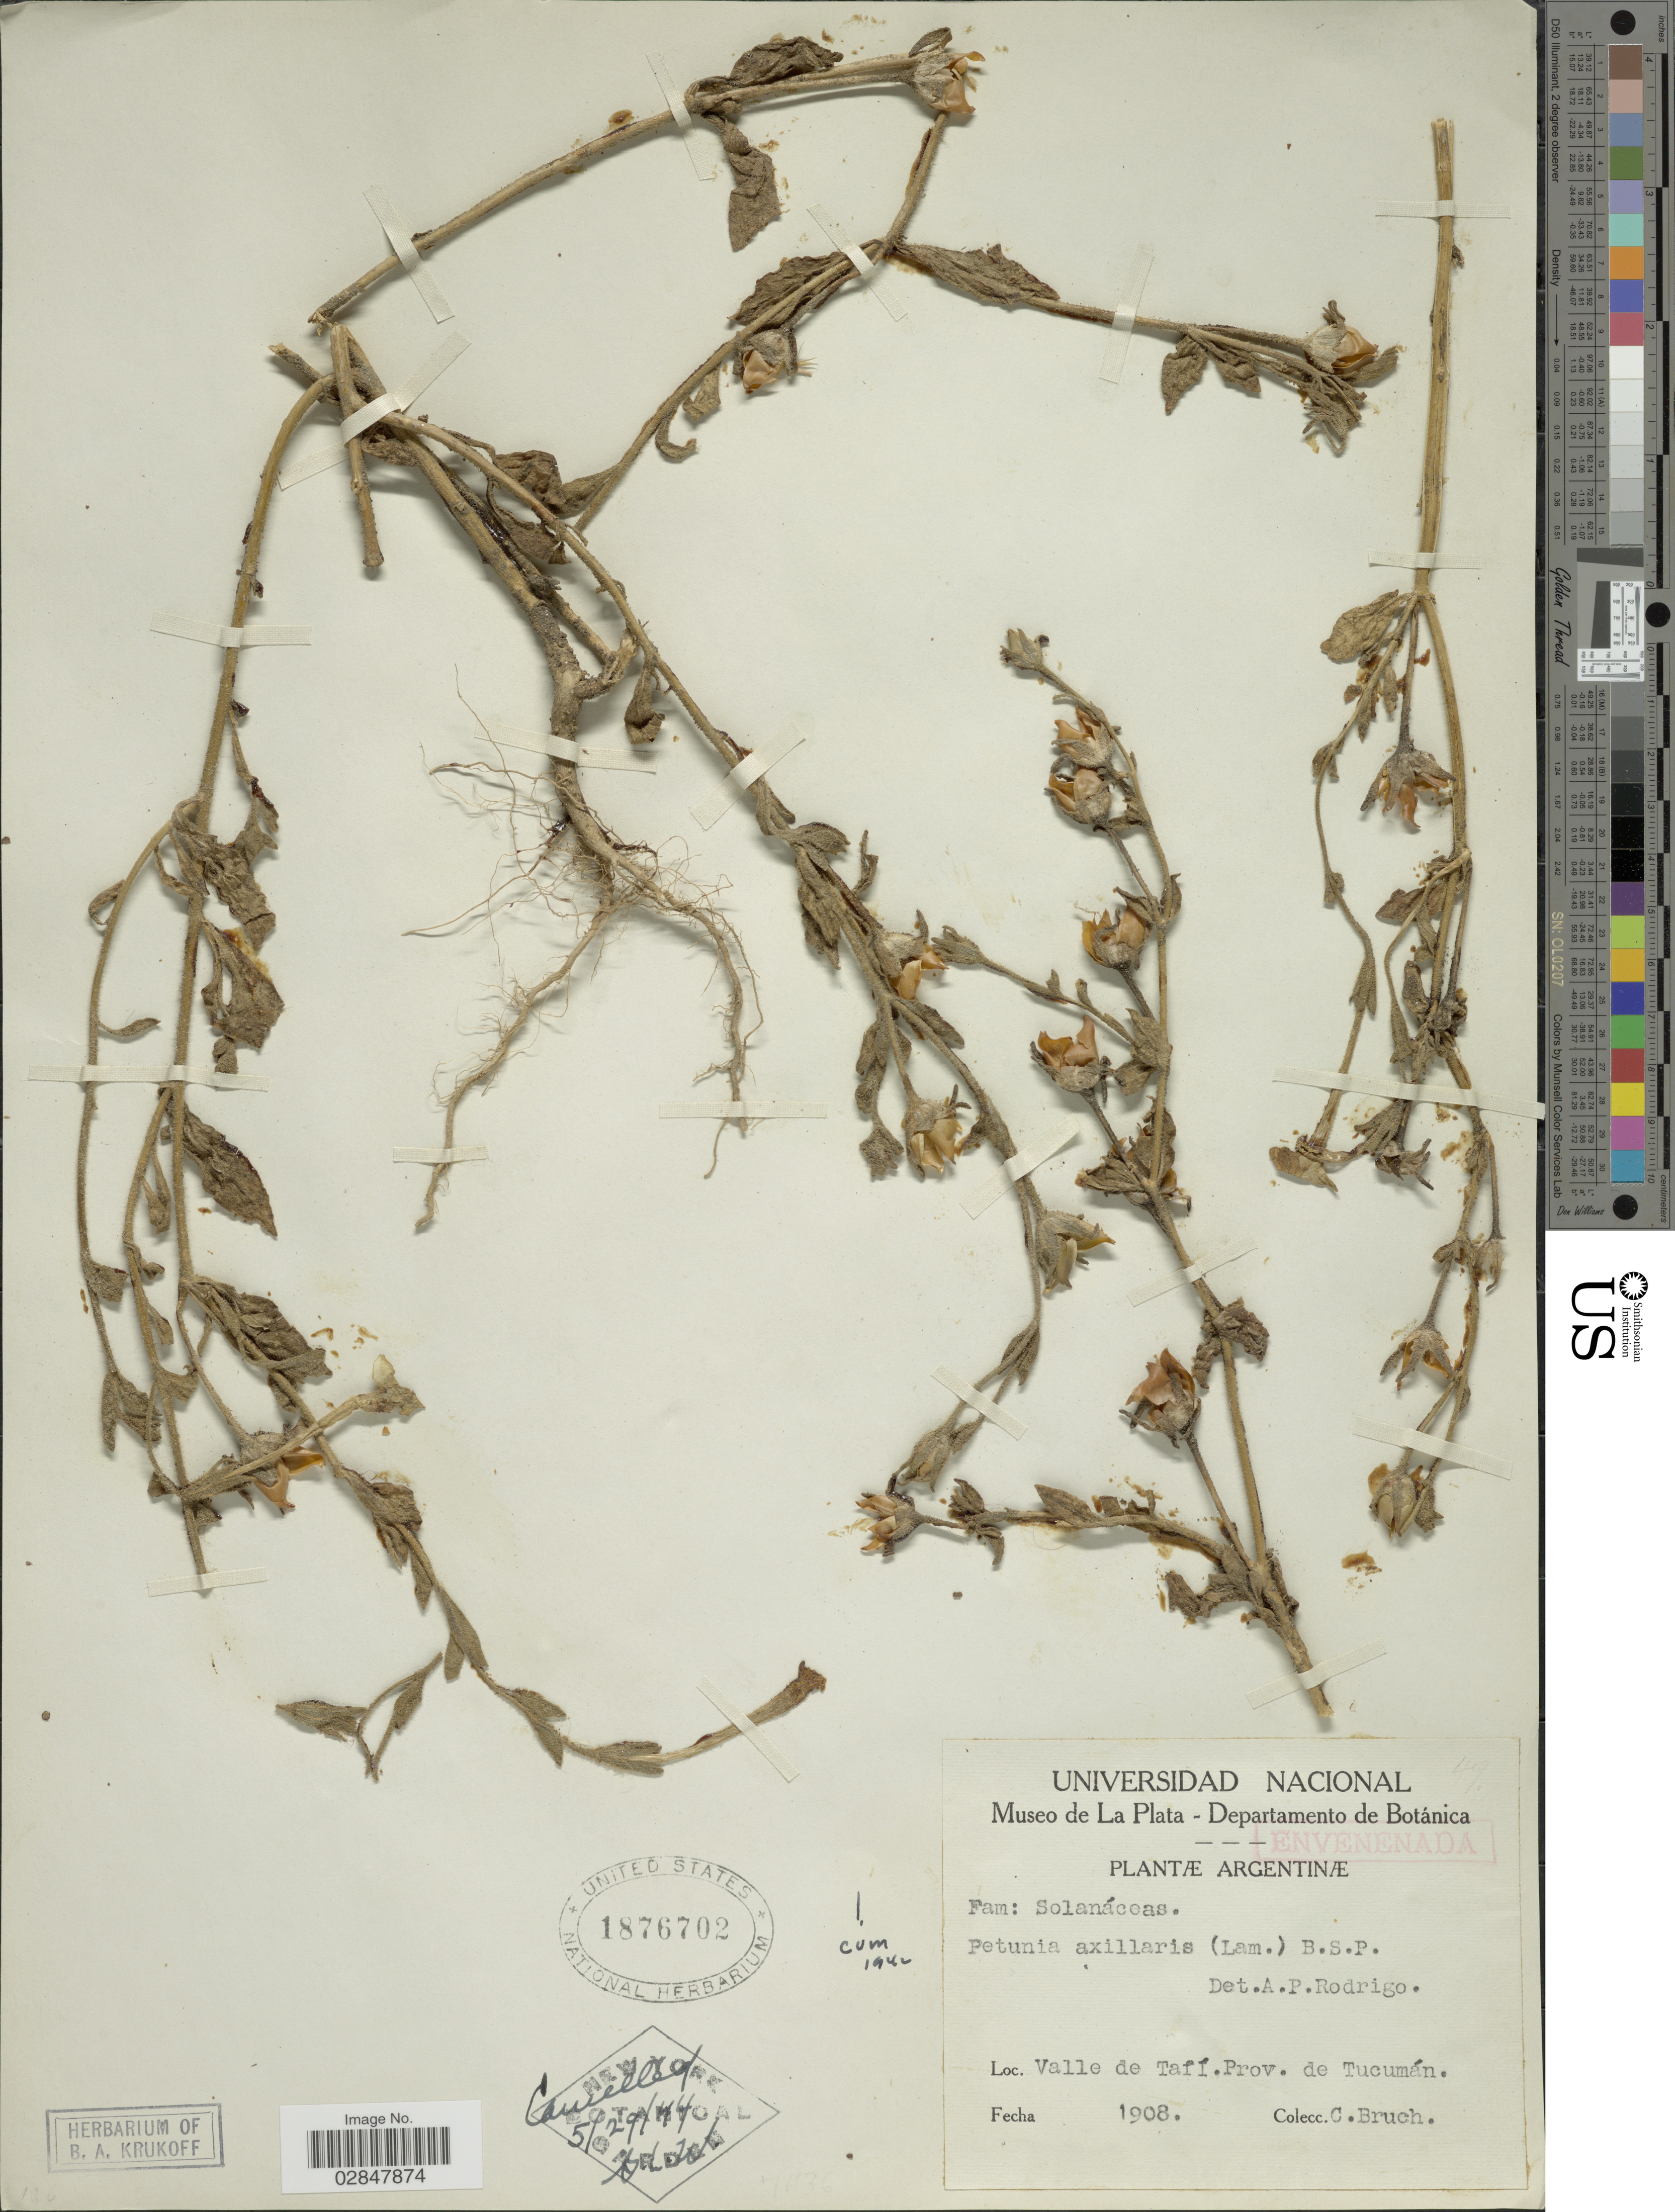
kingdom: Plantae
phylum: Tracheophyta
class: Magnoliopsida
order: Solanales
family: Solanaceae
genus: Petunia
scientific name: Petunia axillaris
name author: (Lam.) Britton, Stearns & Poggenb.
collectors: C. Bruch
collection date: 1908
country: Argentina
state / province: Tucuman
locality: Valle de Tafí.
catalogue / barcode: US 1876702